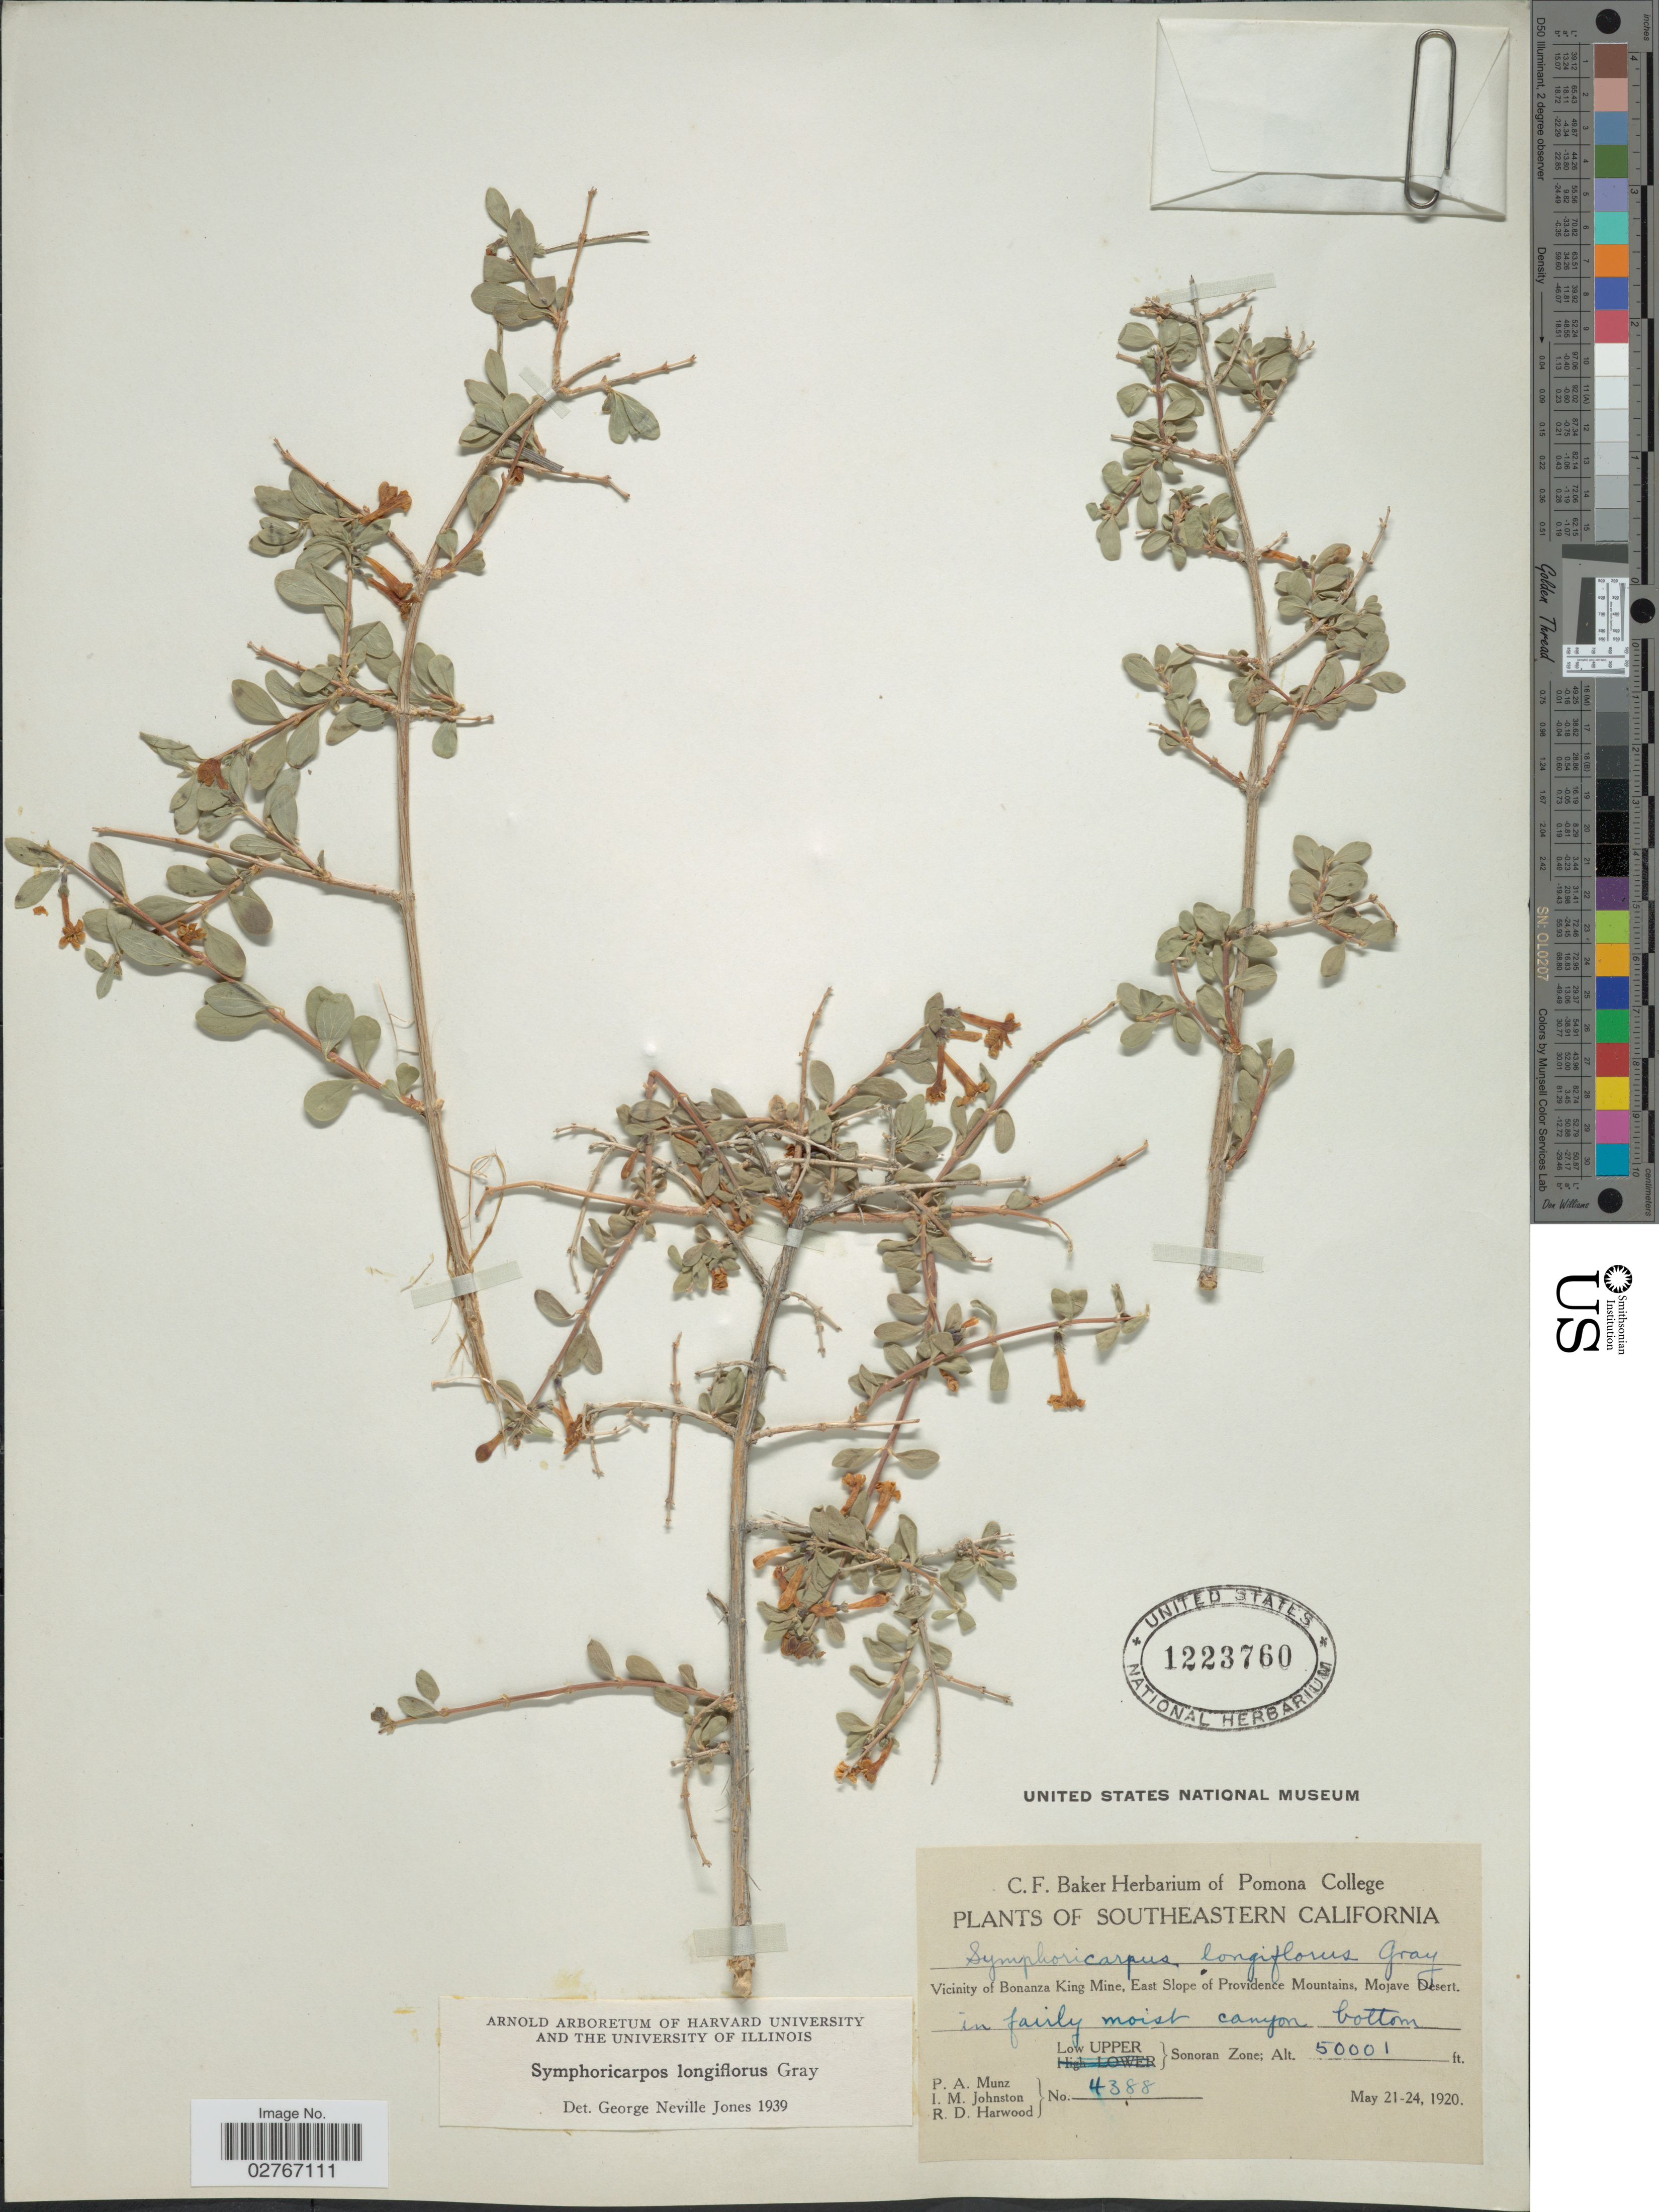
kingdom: Plantae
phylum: Tracheophyta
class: Magnoliopsida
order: Dipsacales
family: Caprifoliaceae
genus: Symphoricarpos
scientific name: Symphoricarpos longiflorus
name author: A. Gray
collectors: P. A. Munz, I.M. Johnston & R. Harwood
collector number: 4388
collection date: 1920-05-21/1920-05-24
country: United States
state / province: California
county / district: San Bernardino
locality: Southeastern California, Vicinity of Bonanza King Mine, East slope of Providence Mountains, Mojave Desert, Low Upper Sonoran Zone.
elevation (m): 15240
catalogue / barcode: US 1223760